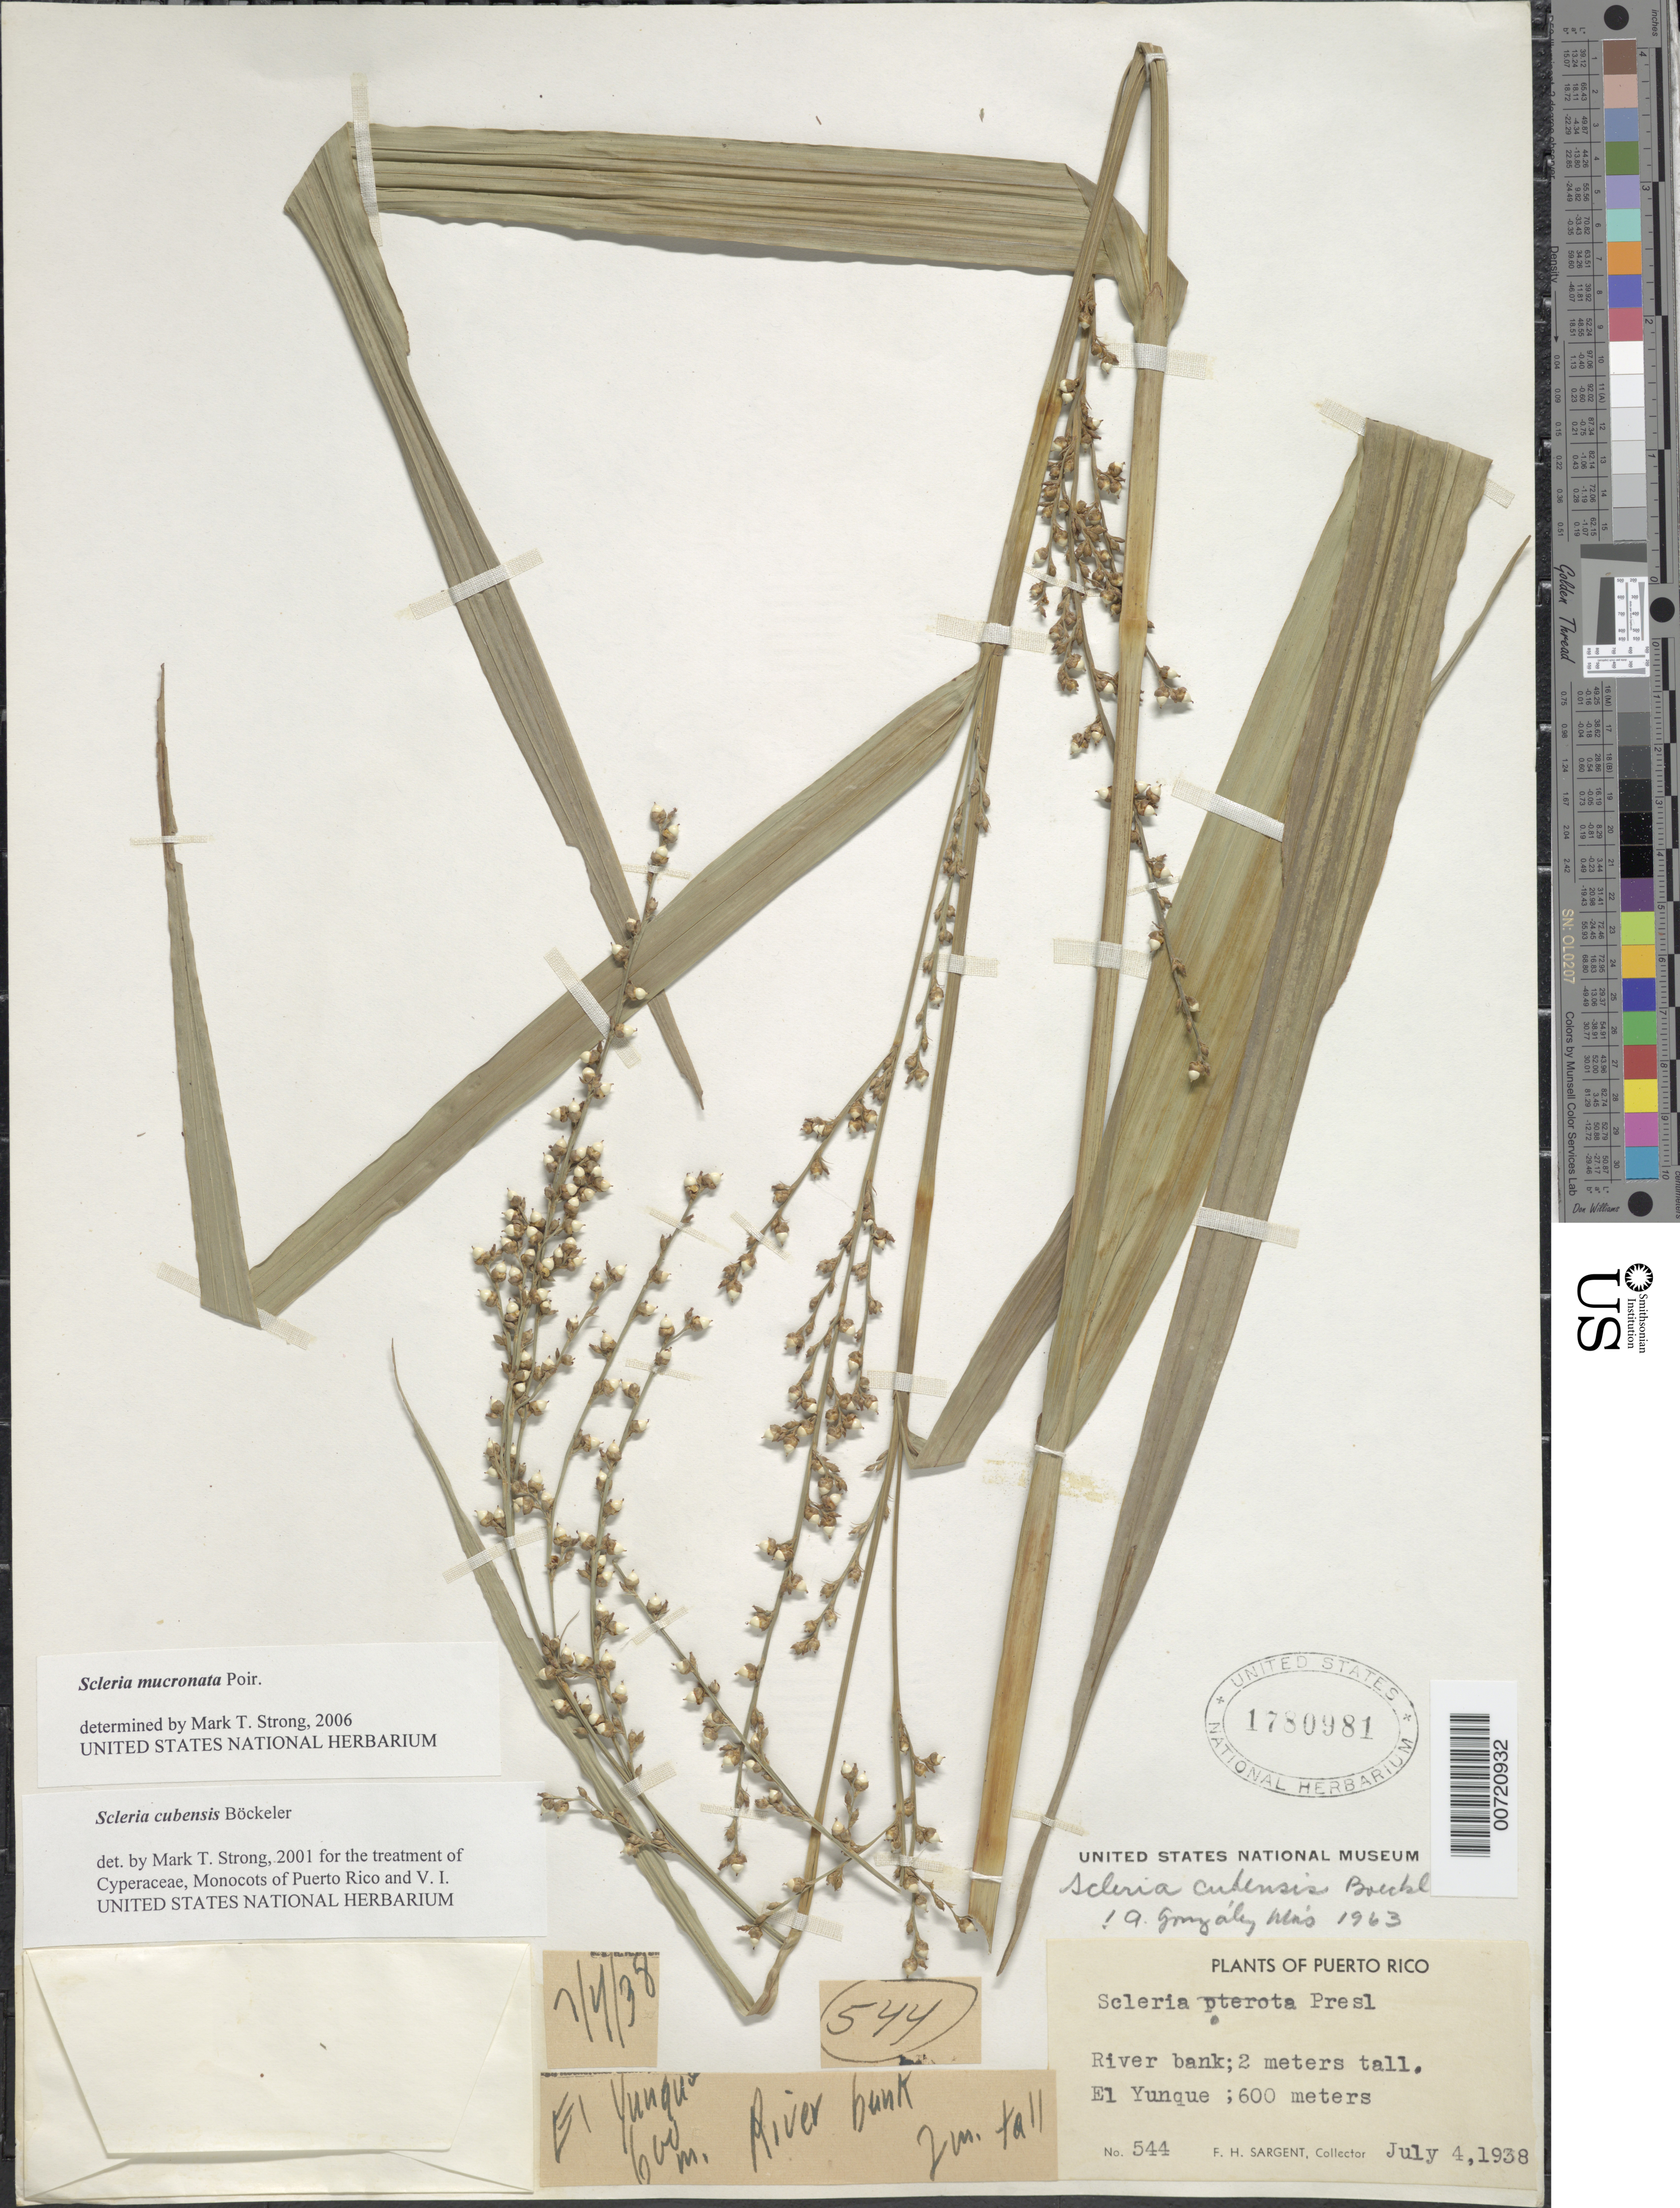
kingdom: Plantae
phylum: Tracheophyta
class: Liliopsida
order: Poales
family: Cyperaceae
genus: Scleria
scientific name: Scleria mucronata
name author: Poir.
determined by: Strong, M. T., (US), Smithsonian Institution - National Museum of Natural History (UNITED STATES)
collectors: F. H. Sargent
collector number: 544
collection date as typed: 04 Jul 1938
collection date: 1938-07-04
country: Puerto Rico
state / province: Río Grande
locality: El Yunque.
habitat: River bank.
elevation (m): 600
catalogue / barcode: US 1780981